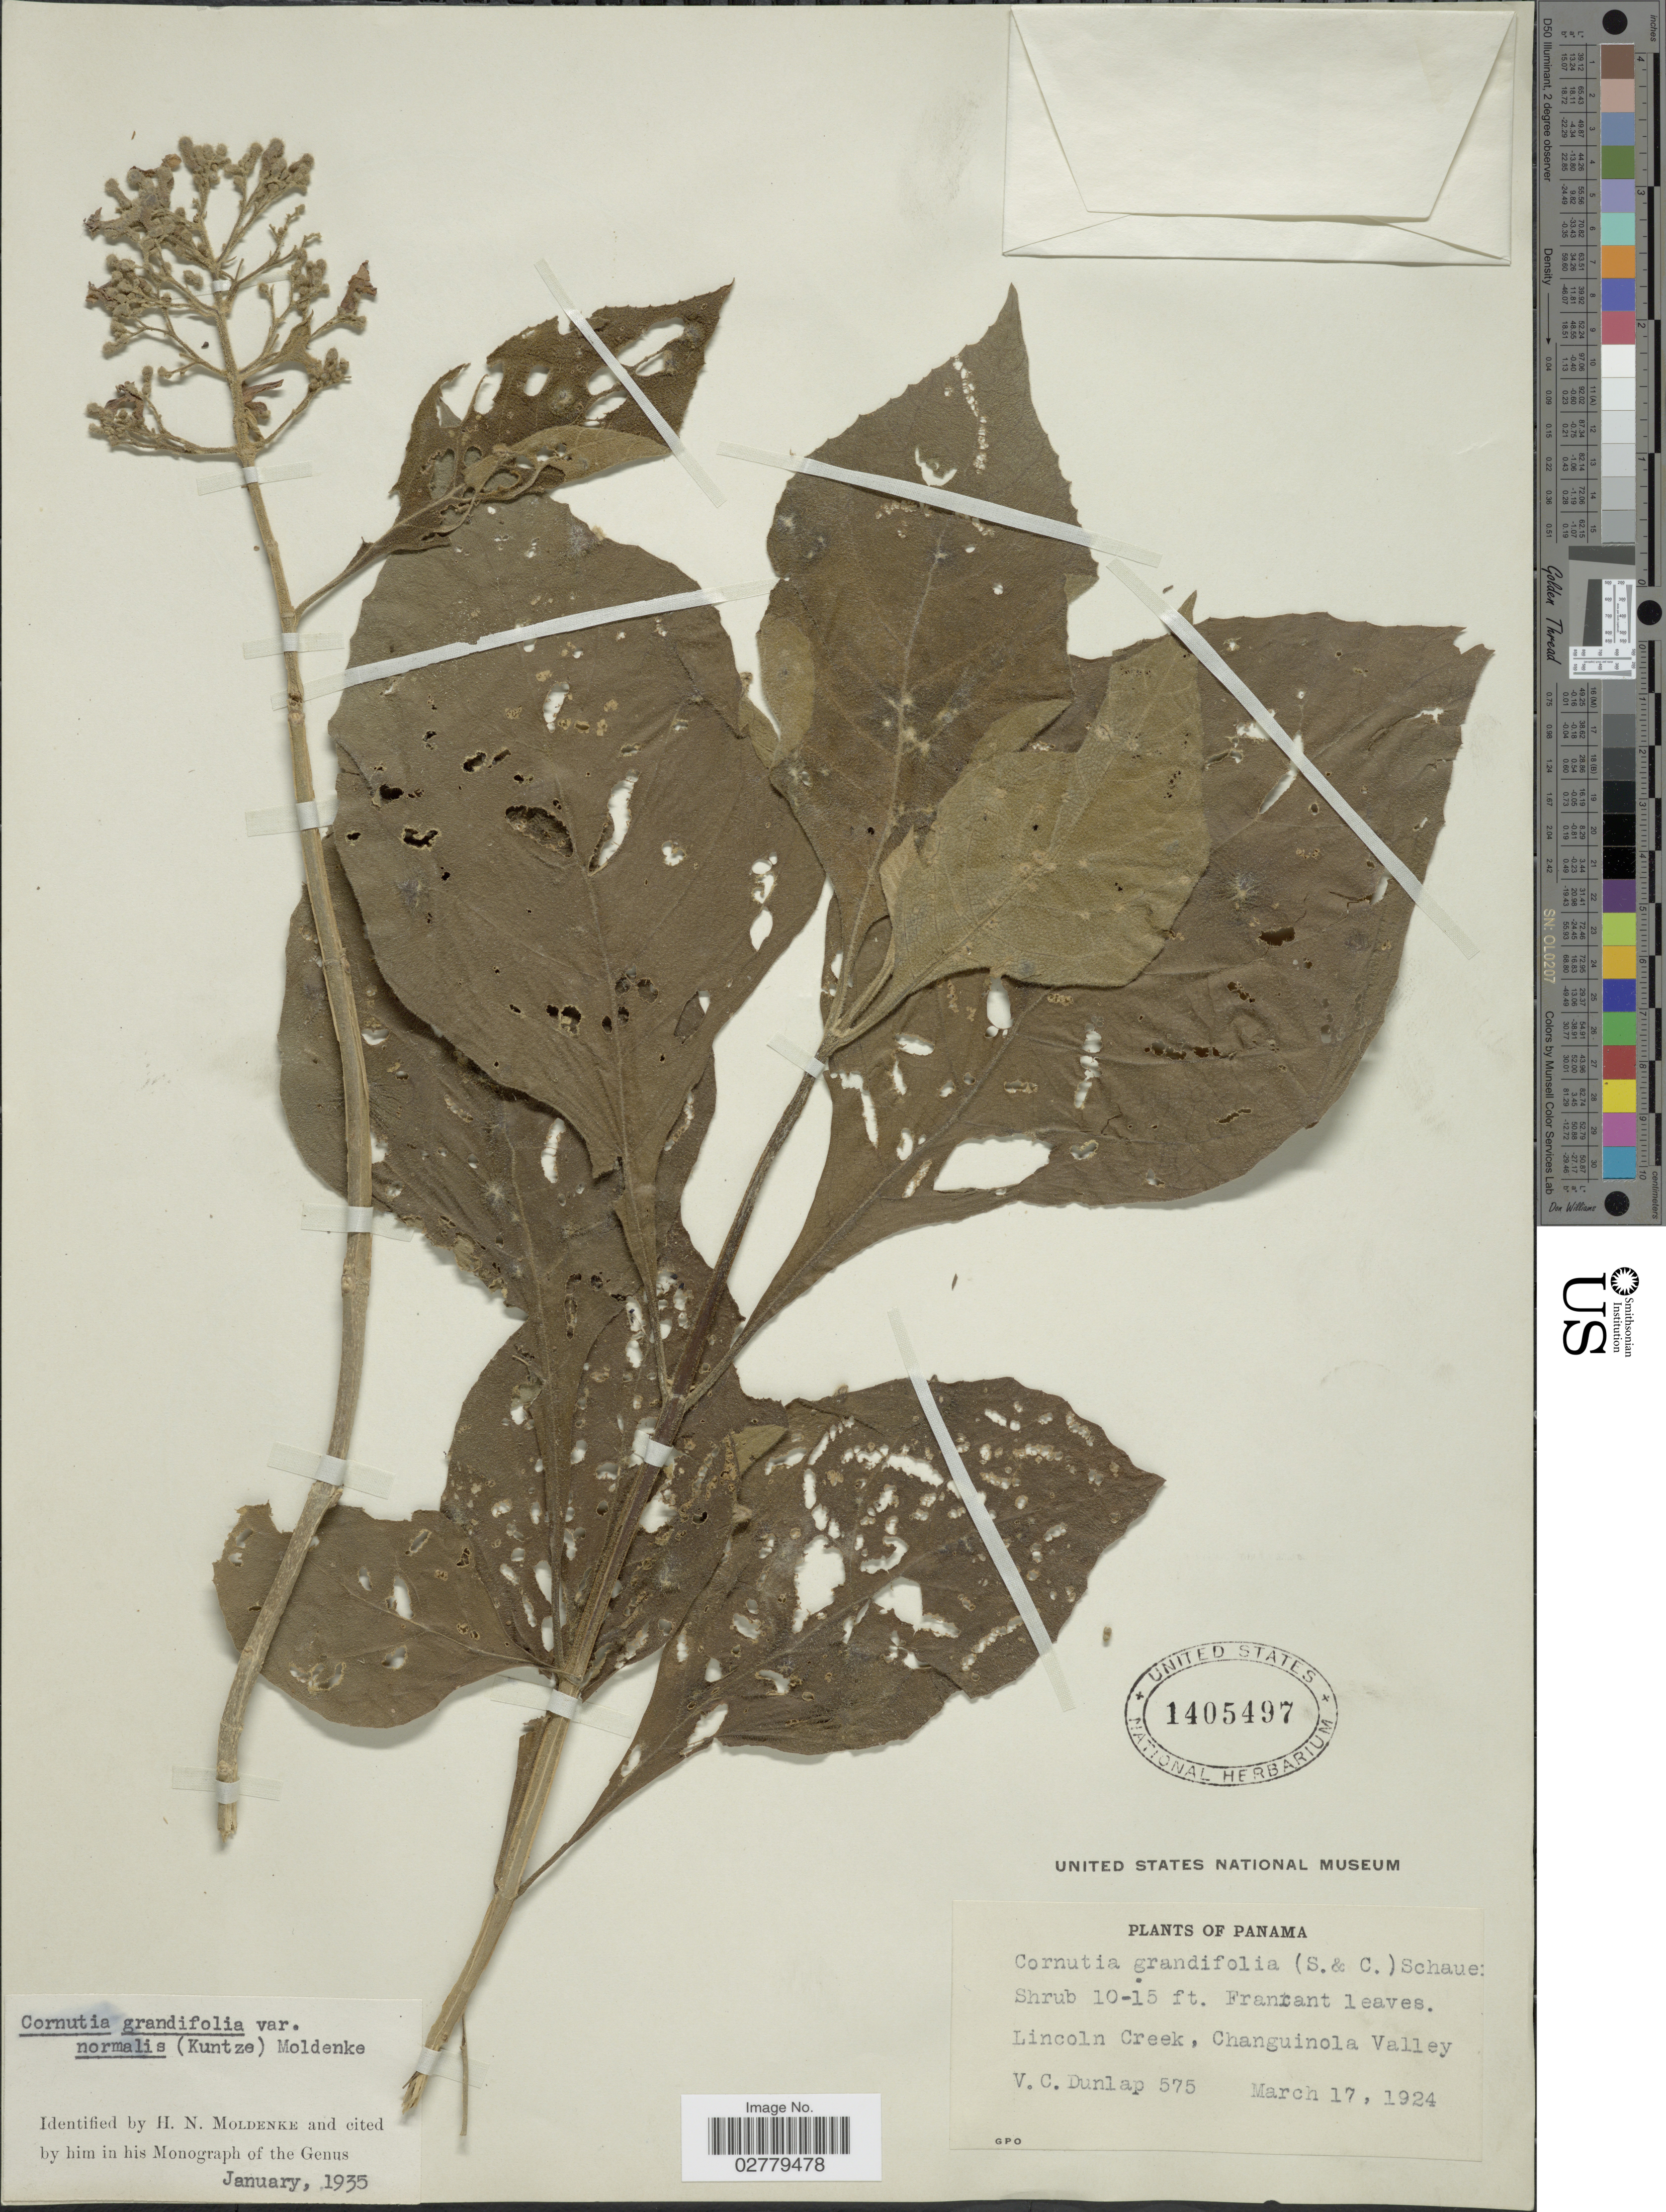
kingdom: Plantae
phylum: Tracheophyta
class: Magnoliopsida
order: Lamiales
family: Lamiaceae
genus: Cornutia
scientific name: Cornutia grandifolia var. normalis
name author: Moldenke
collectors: V. C. Dunlap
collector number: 575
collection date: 1924-03-17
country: Panama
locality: Lincoln Creek, Changuinola Valley.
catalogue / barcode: US 1405497